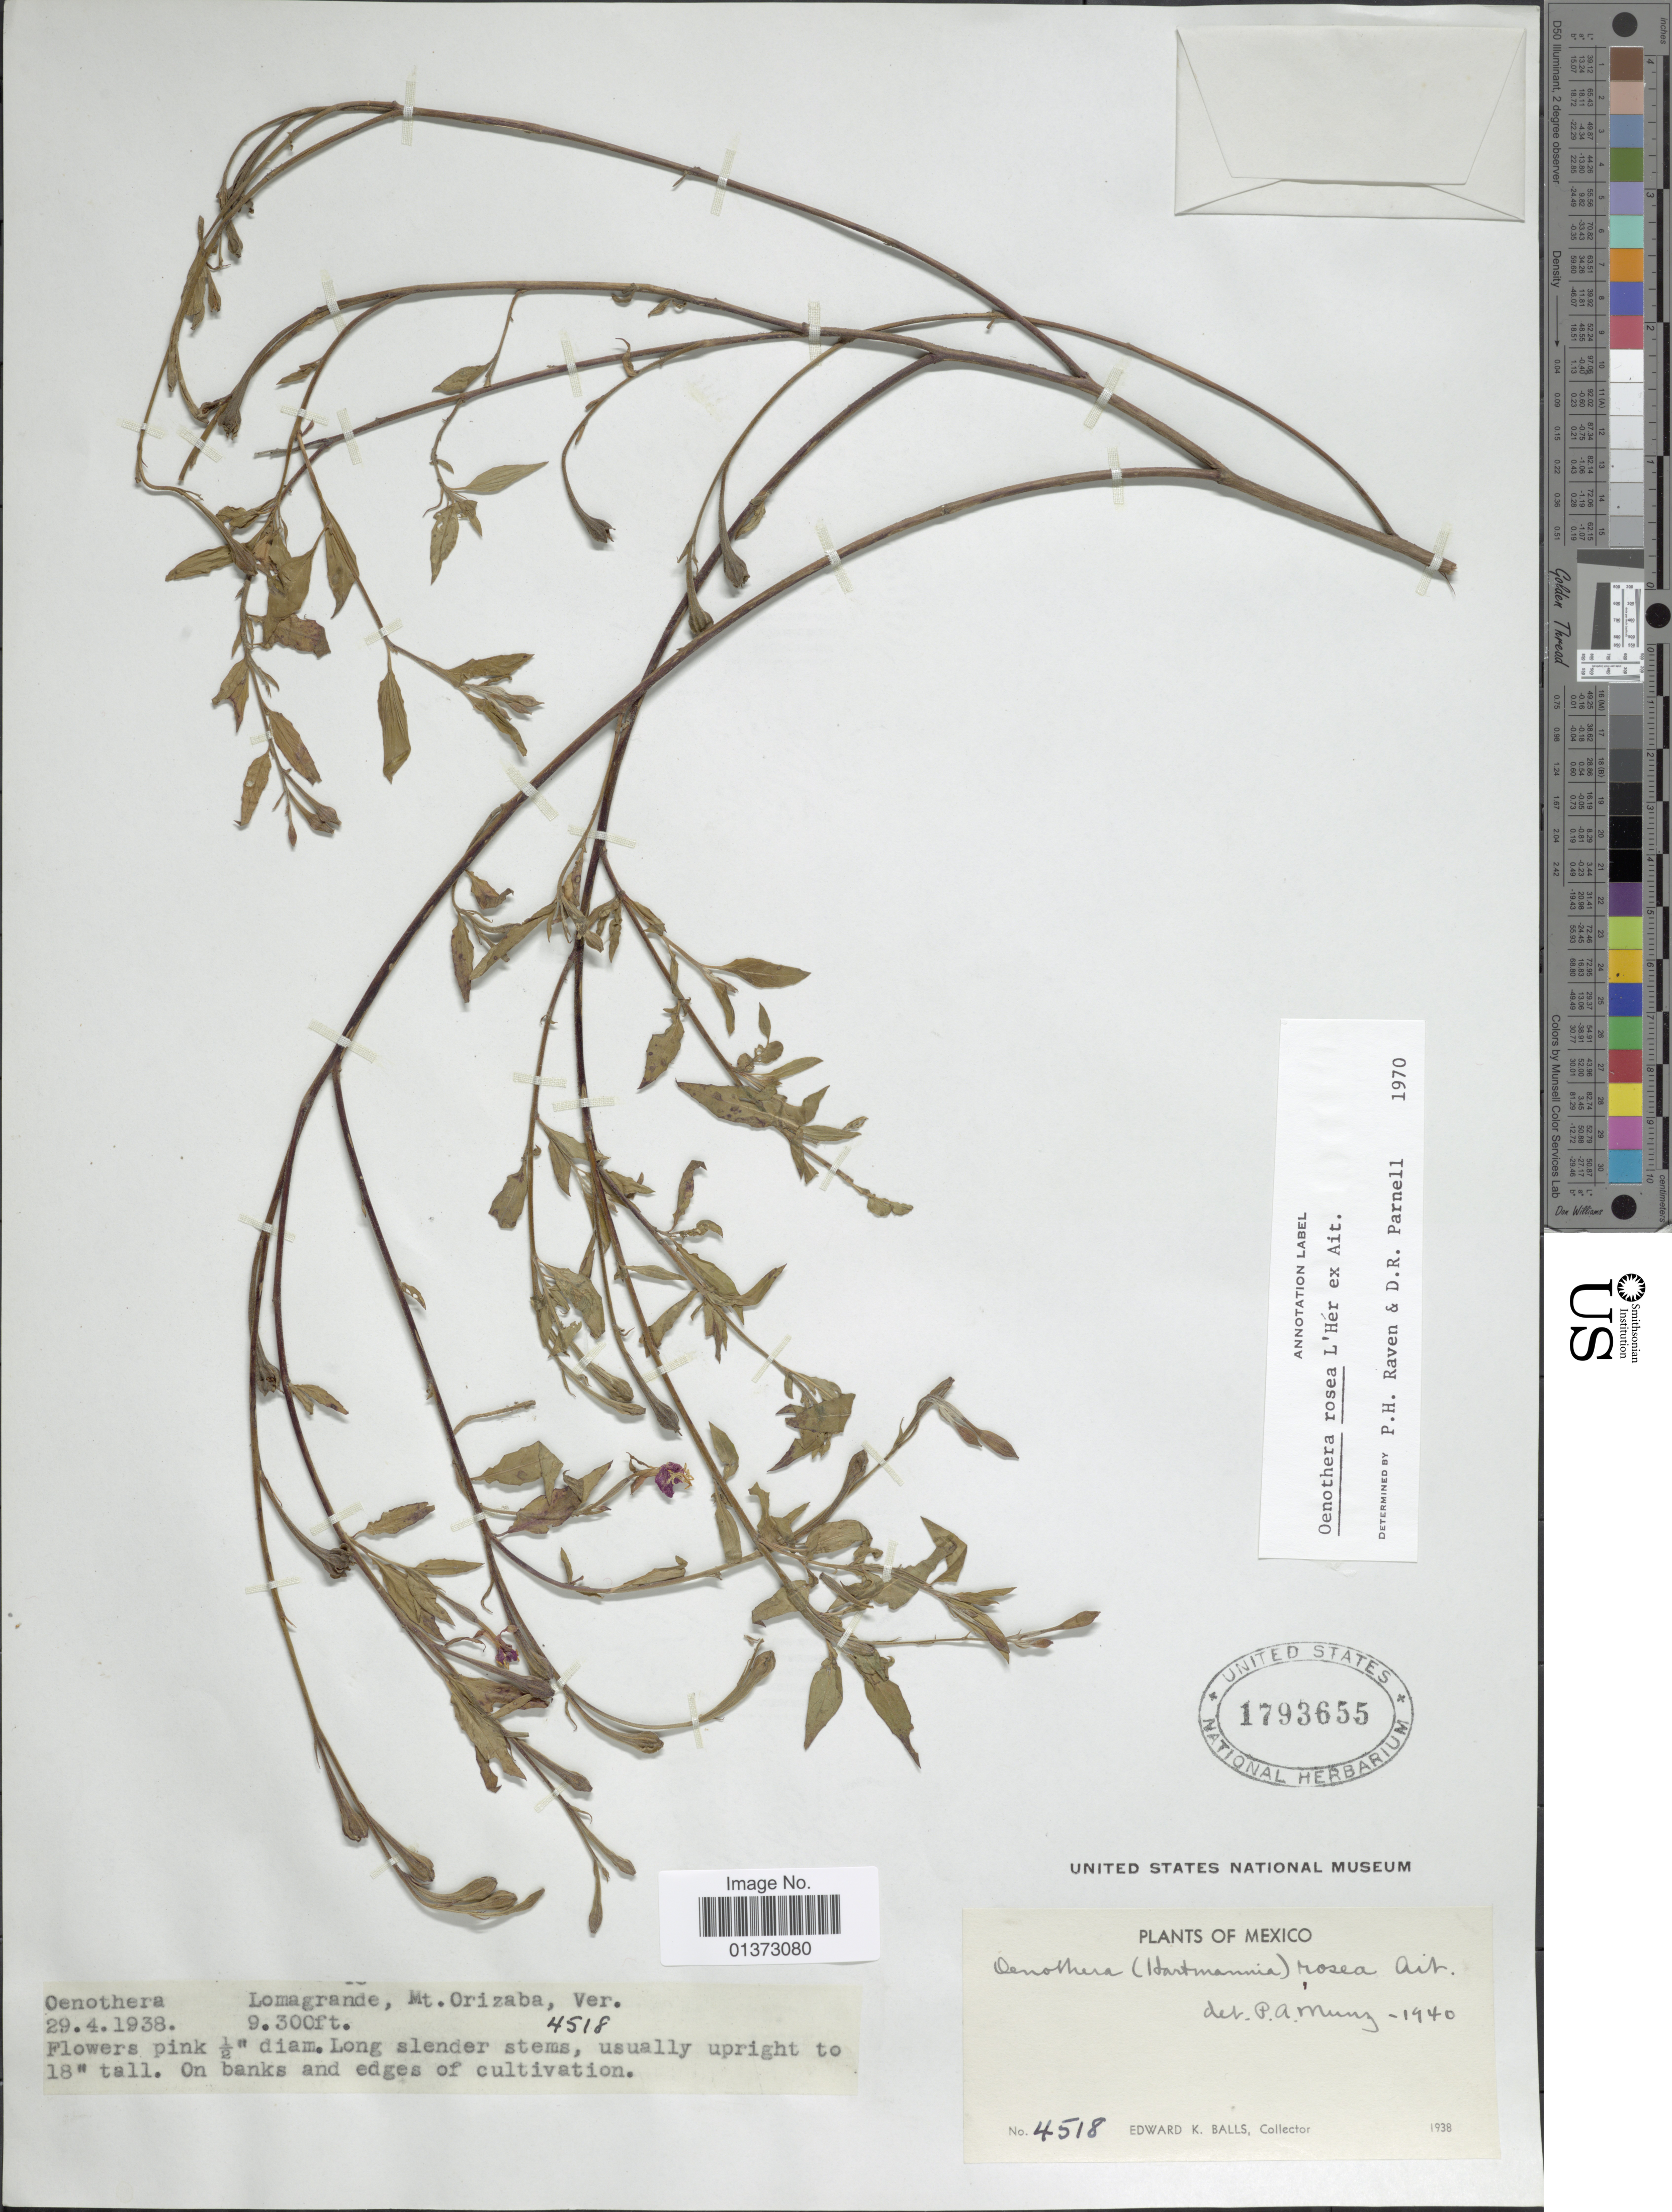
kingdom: Plantae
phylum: Tracheophyta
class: Magnoliopsida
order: Myrtales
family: Onagraceae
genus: Oenothera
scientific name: Oenothera rosea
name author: L'Hér. ex Aiton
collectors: E. K. Balls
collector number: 4518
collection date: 1938-04-29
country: Mexico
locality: Lomagrande, Mt. Orizaba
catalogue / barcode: US 1793655